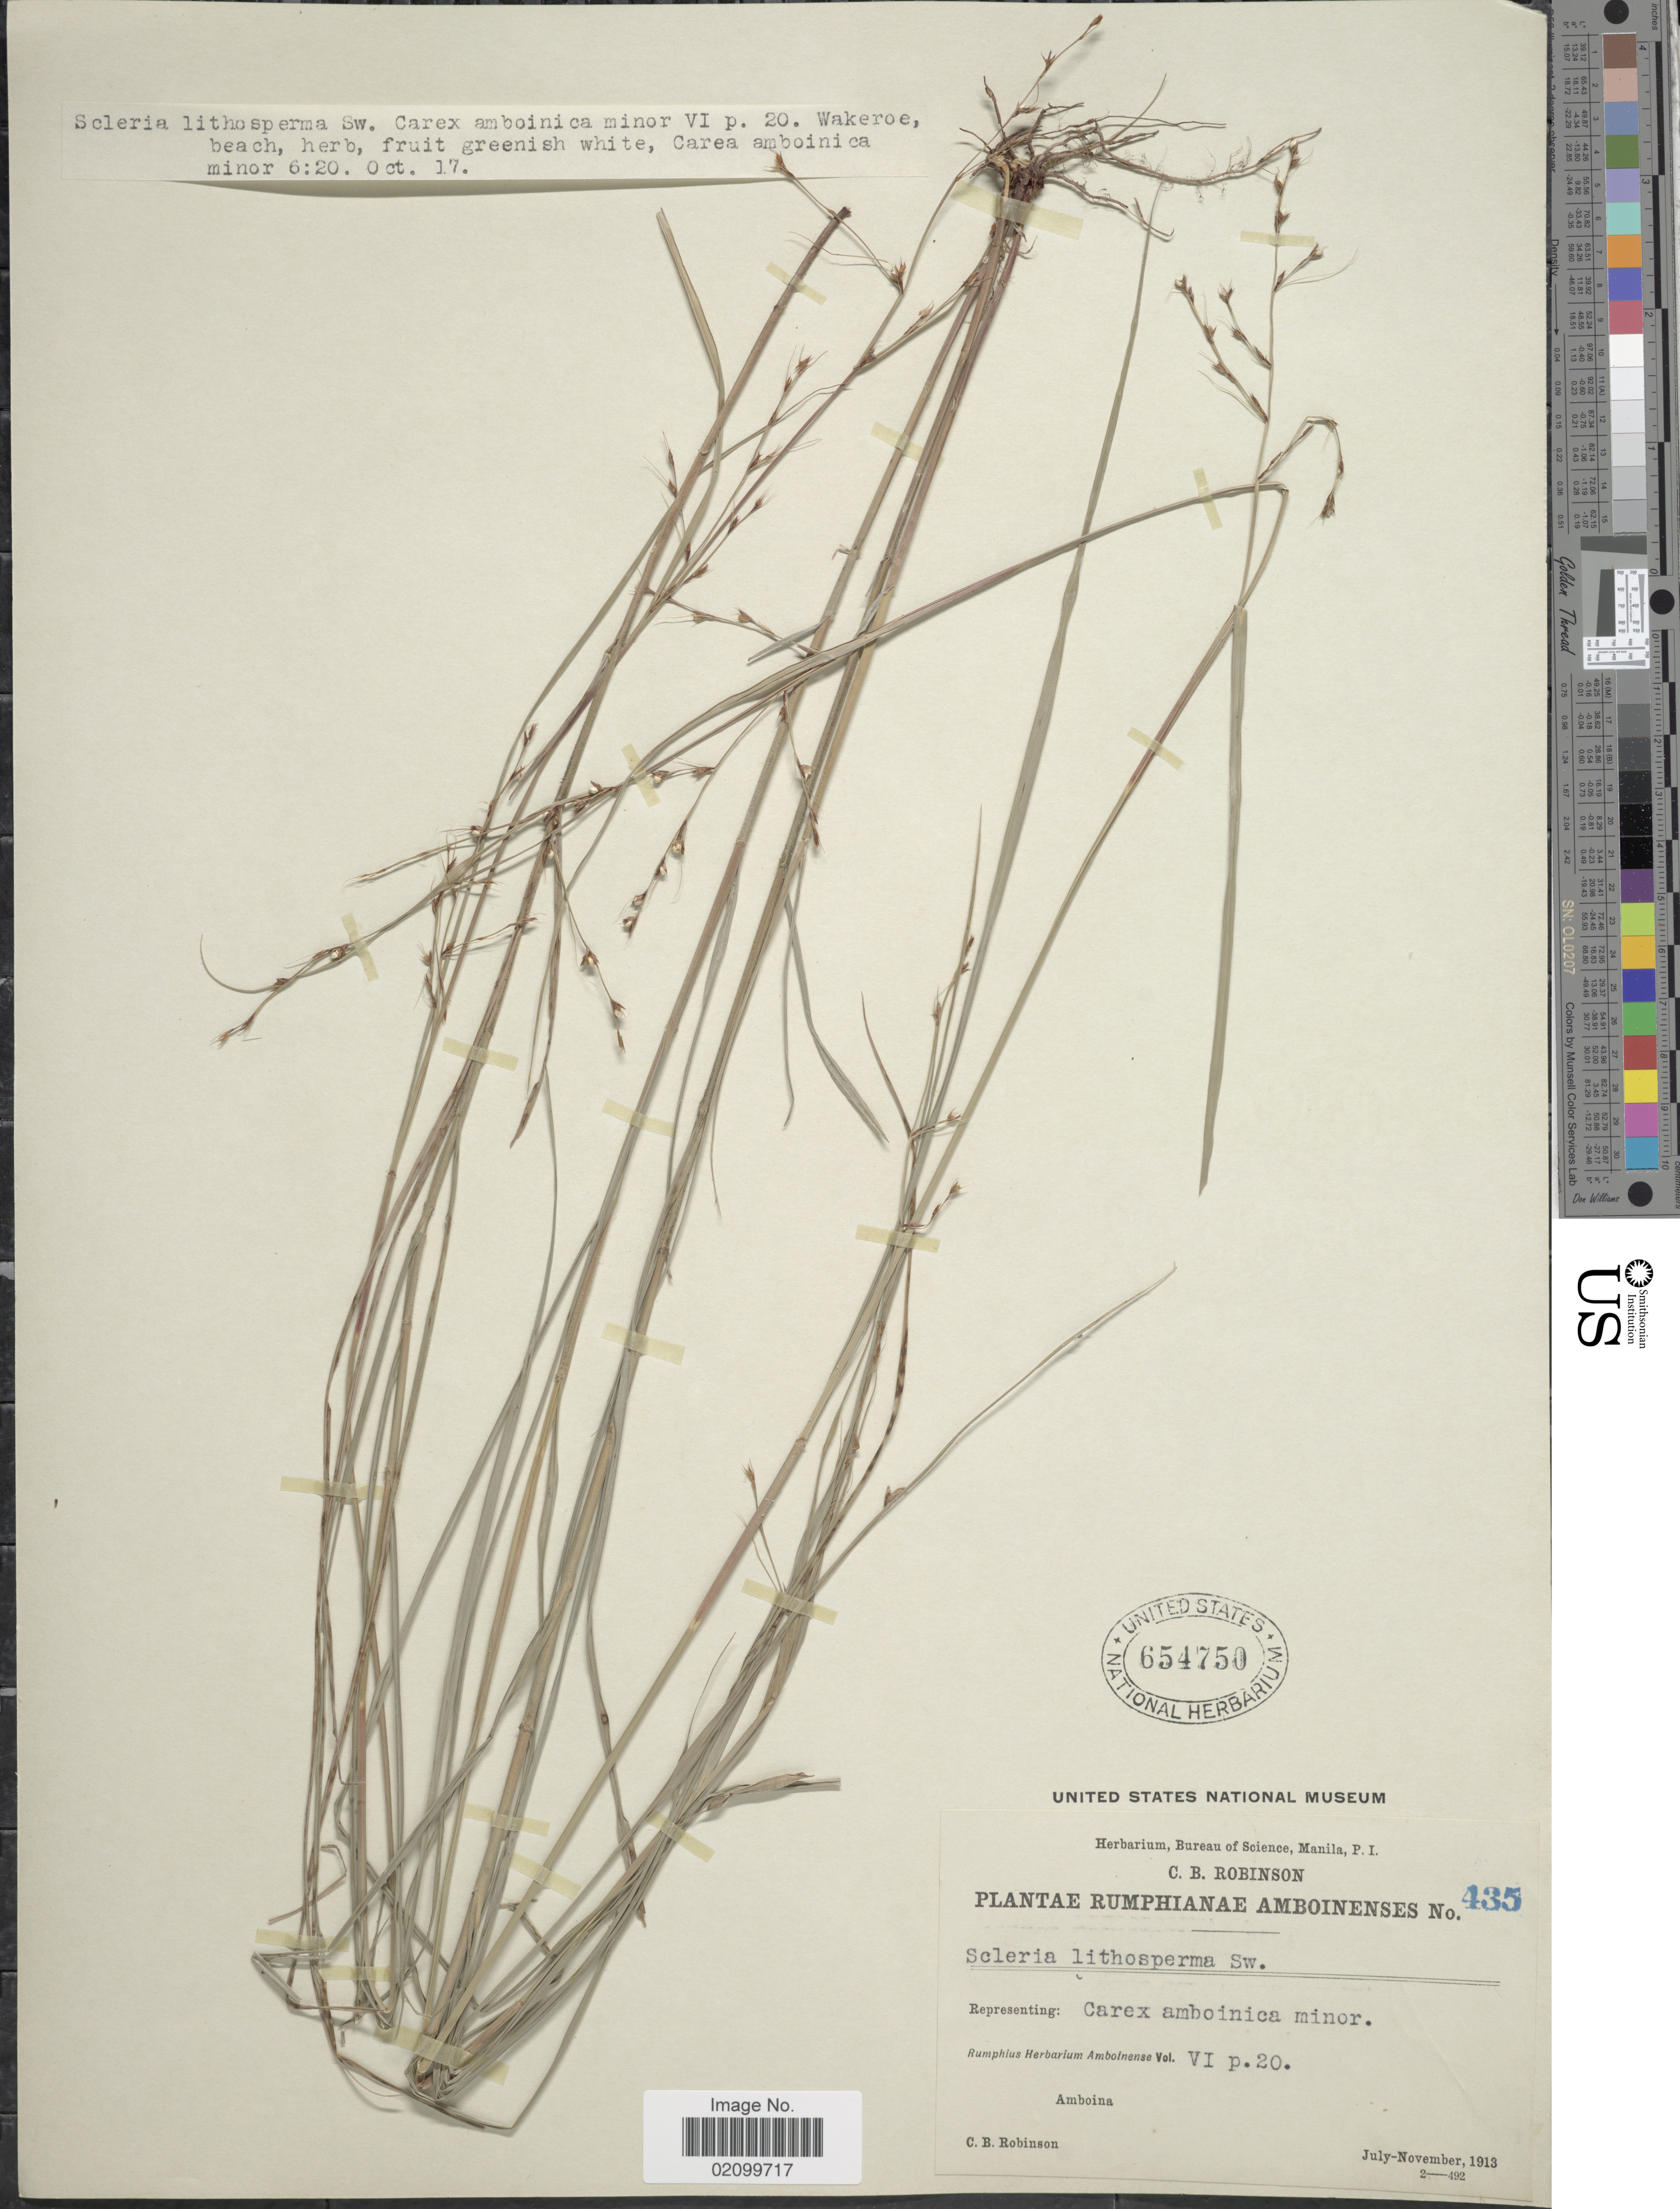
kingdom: Plantae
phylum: Tracheophyta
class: Liliopsida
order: Poales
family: Cyperaceae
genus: Scleria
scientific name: Scleria lithosperma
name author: (L.) Sw.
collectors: C. Robinson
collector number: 435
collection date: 1913-10-17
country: Indonesia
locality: Amboina, Wakeroe, beach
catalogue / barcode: US 654750